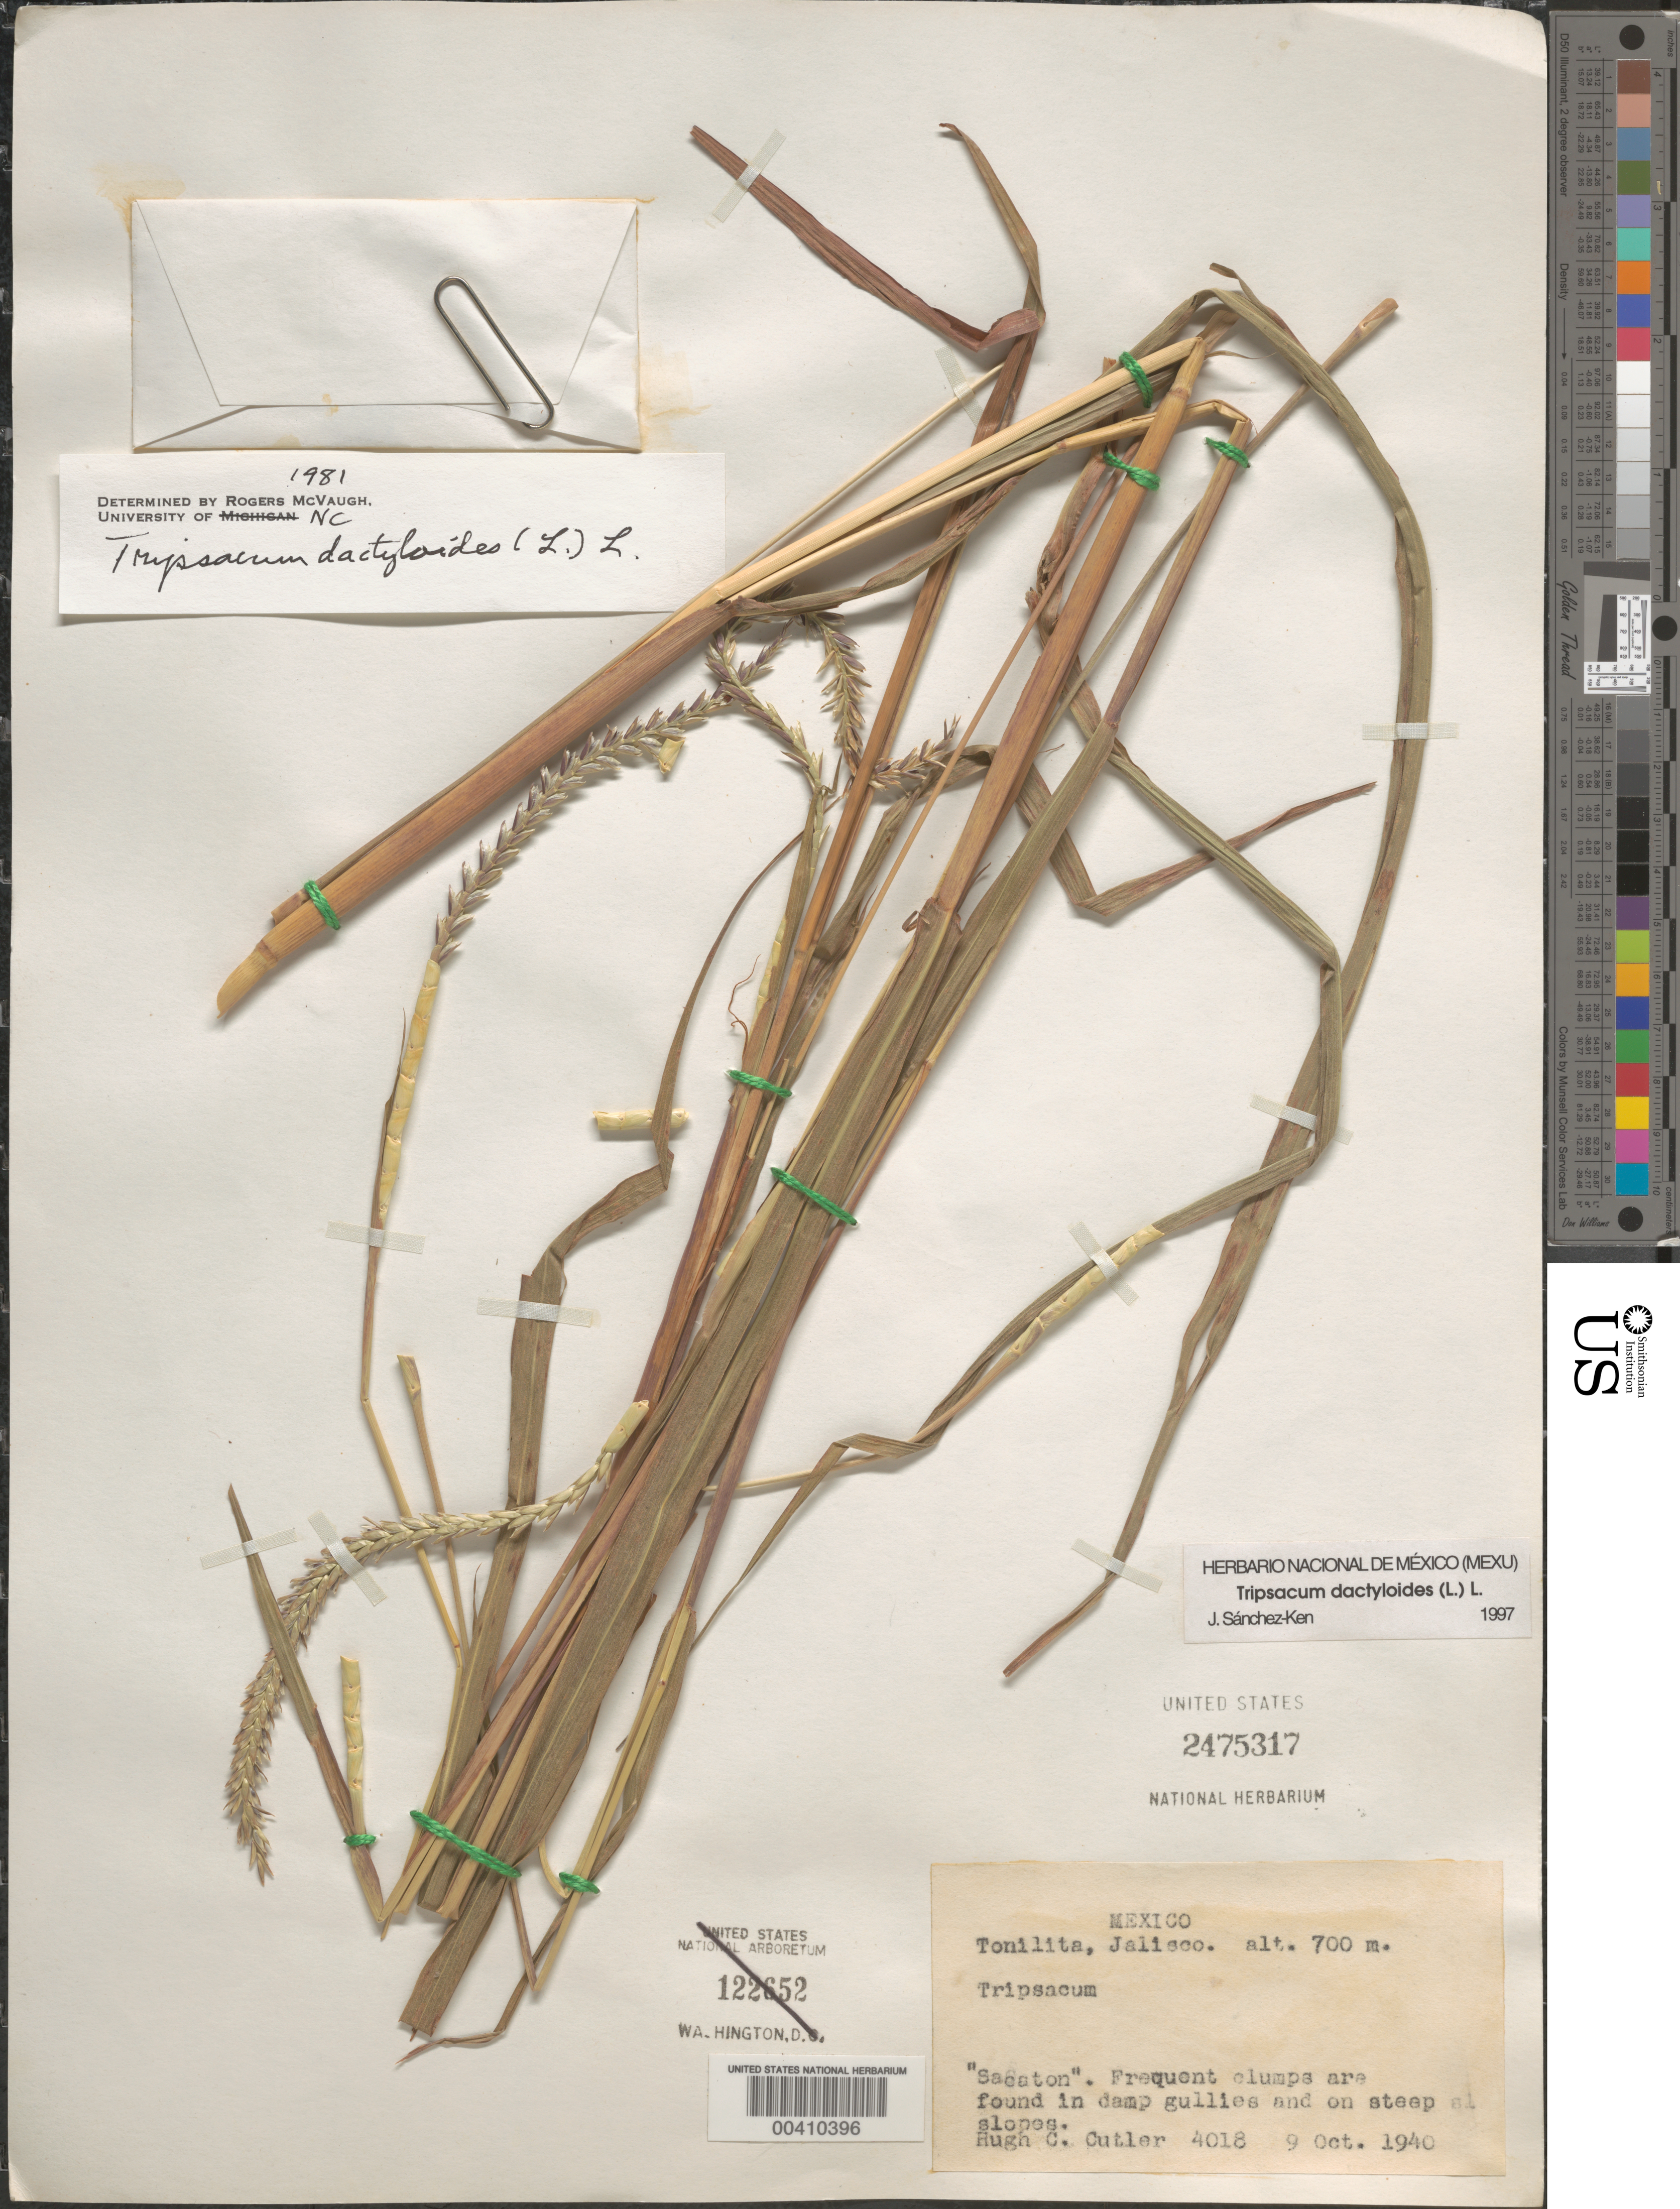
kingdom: Plantae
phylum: Tracheophyta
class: Liliopsida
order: Poales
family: Poaceae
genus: Tripsacum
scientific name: Tripsacum dactyloides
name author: (L.) L.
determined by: McVaugh, R.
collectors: H. C. Cutler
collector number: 4018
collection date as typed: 9 Oct 1940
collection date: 1940-10-09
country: Mexico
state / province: Jalisco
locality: Tonilita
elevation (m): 700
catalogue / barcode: US 2475317